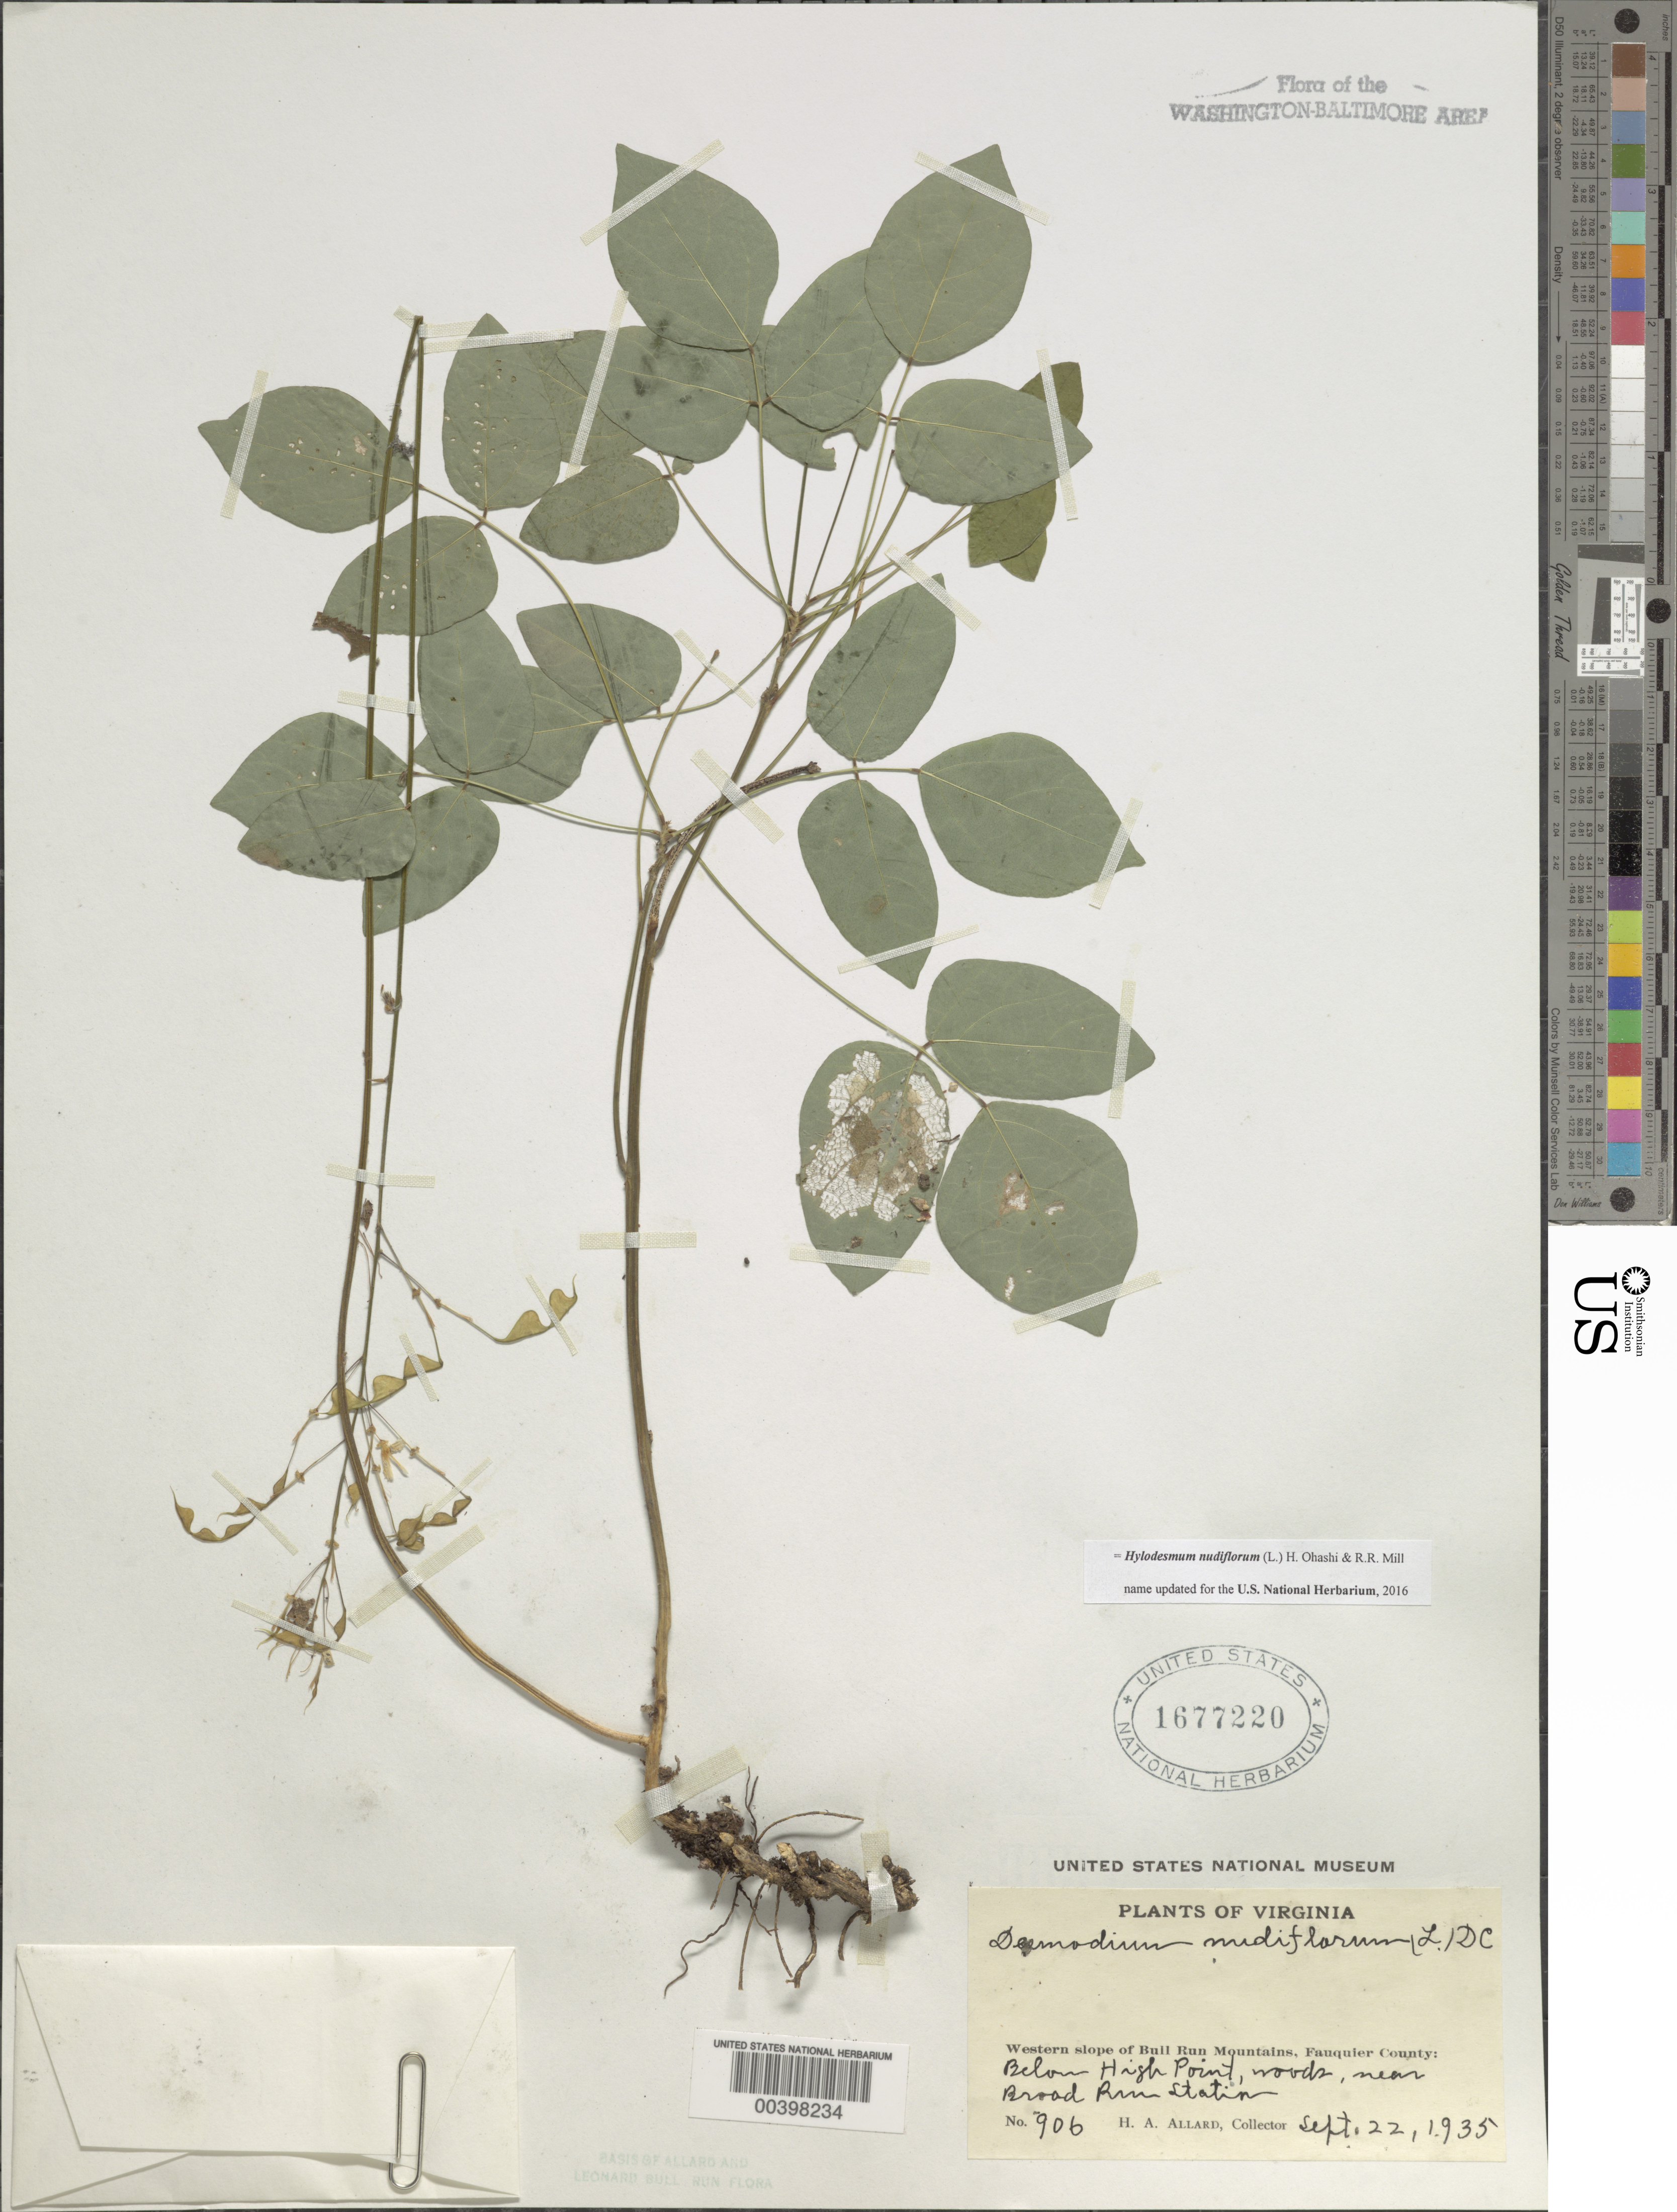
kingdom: Plantae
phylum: Tracheophyta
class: Magnoliopsida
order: Fabales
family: Fabaceae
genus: Hylodesmum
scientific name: Hylodesmum nudiflorum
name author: (L.) H. Ohashi & R.R. Mill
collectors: H. A. Allard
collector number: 906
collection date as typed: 22 Sep 1935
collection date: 1935-09-22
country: United States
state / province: Virginia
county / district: Fauquier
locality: Below High Point, near Broad Run Station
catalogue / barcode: US 1677220